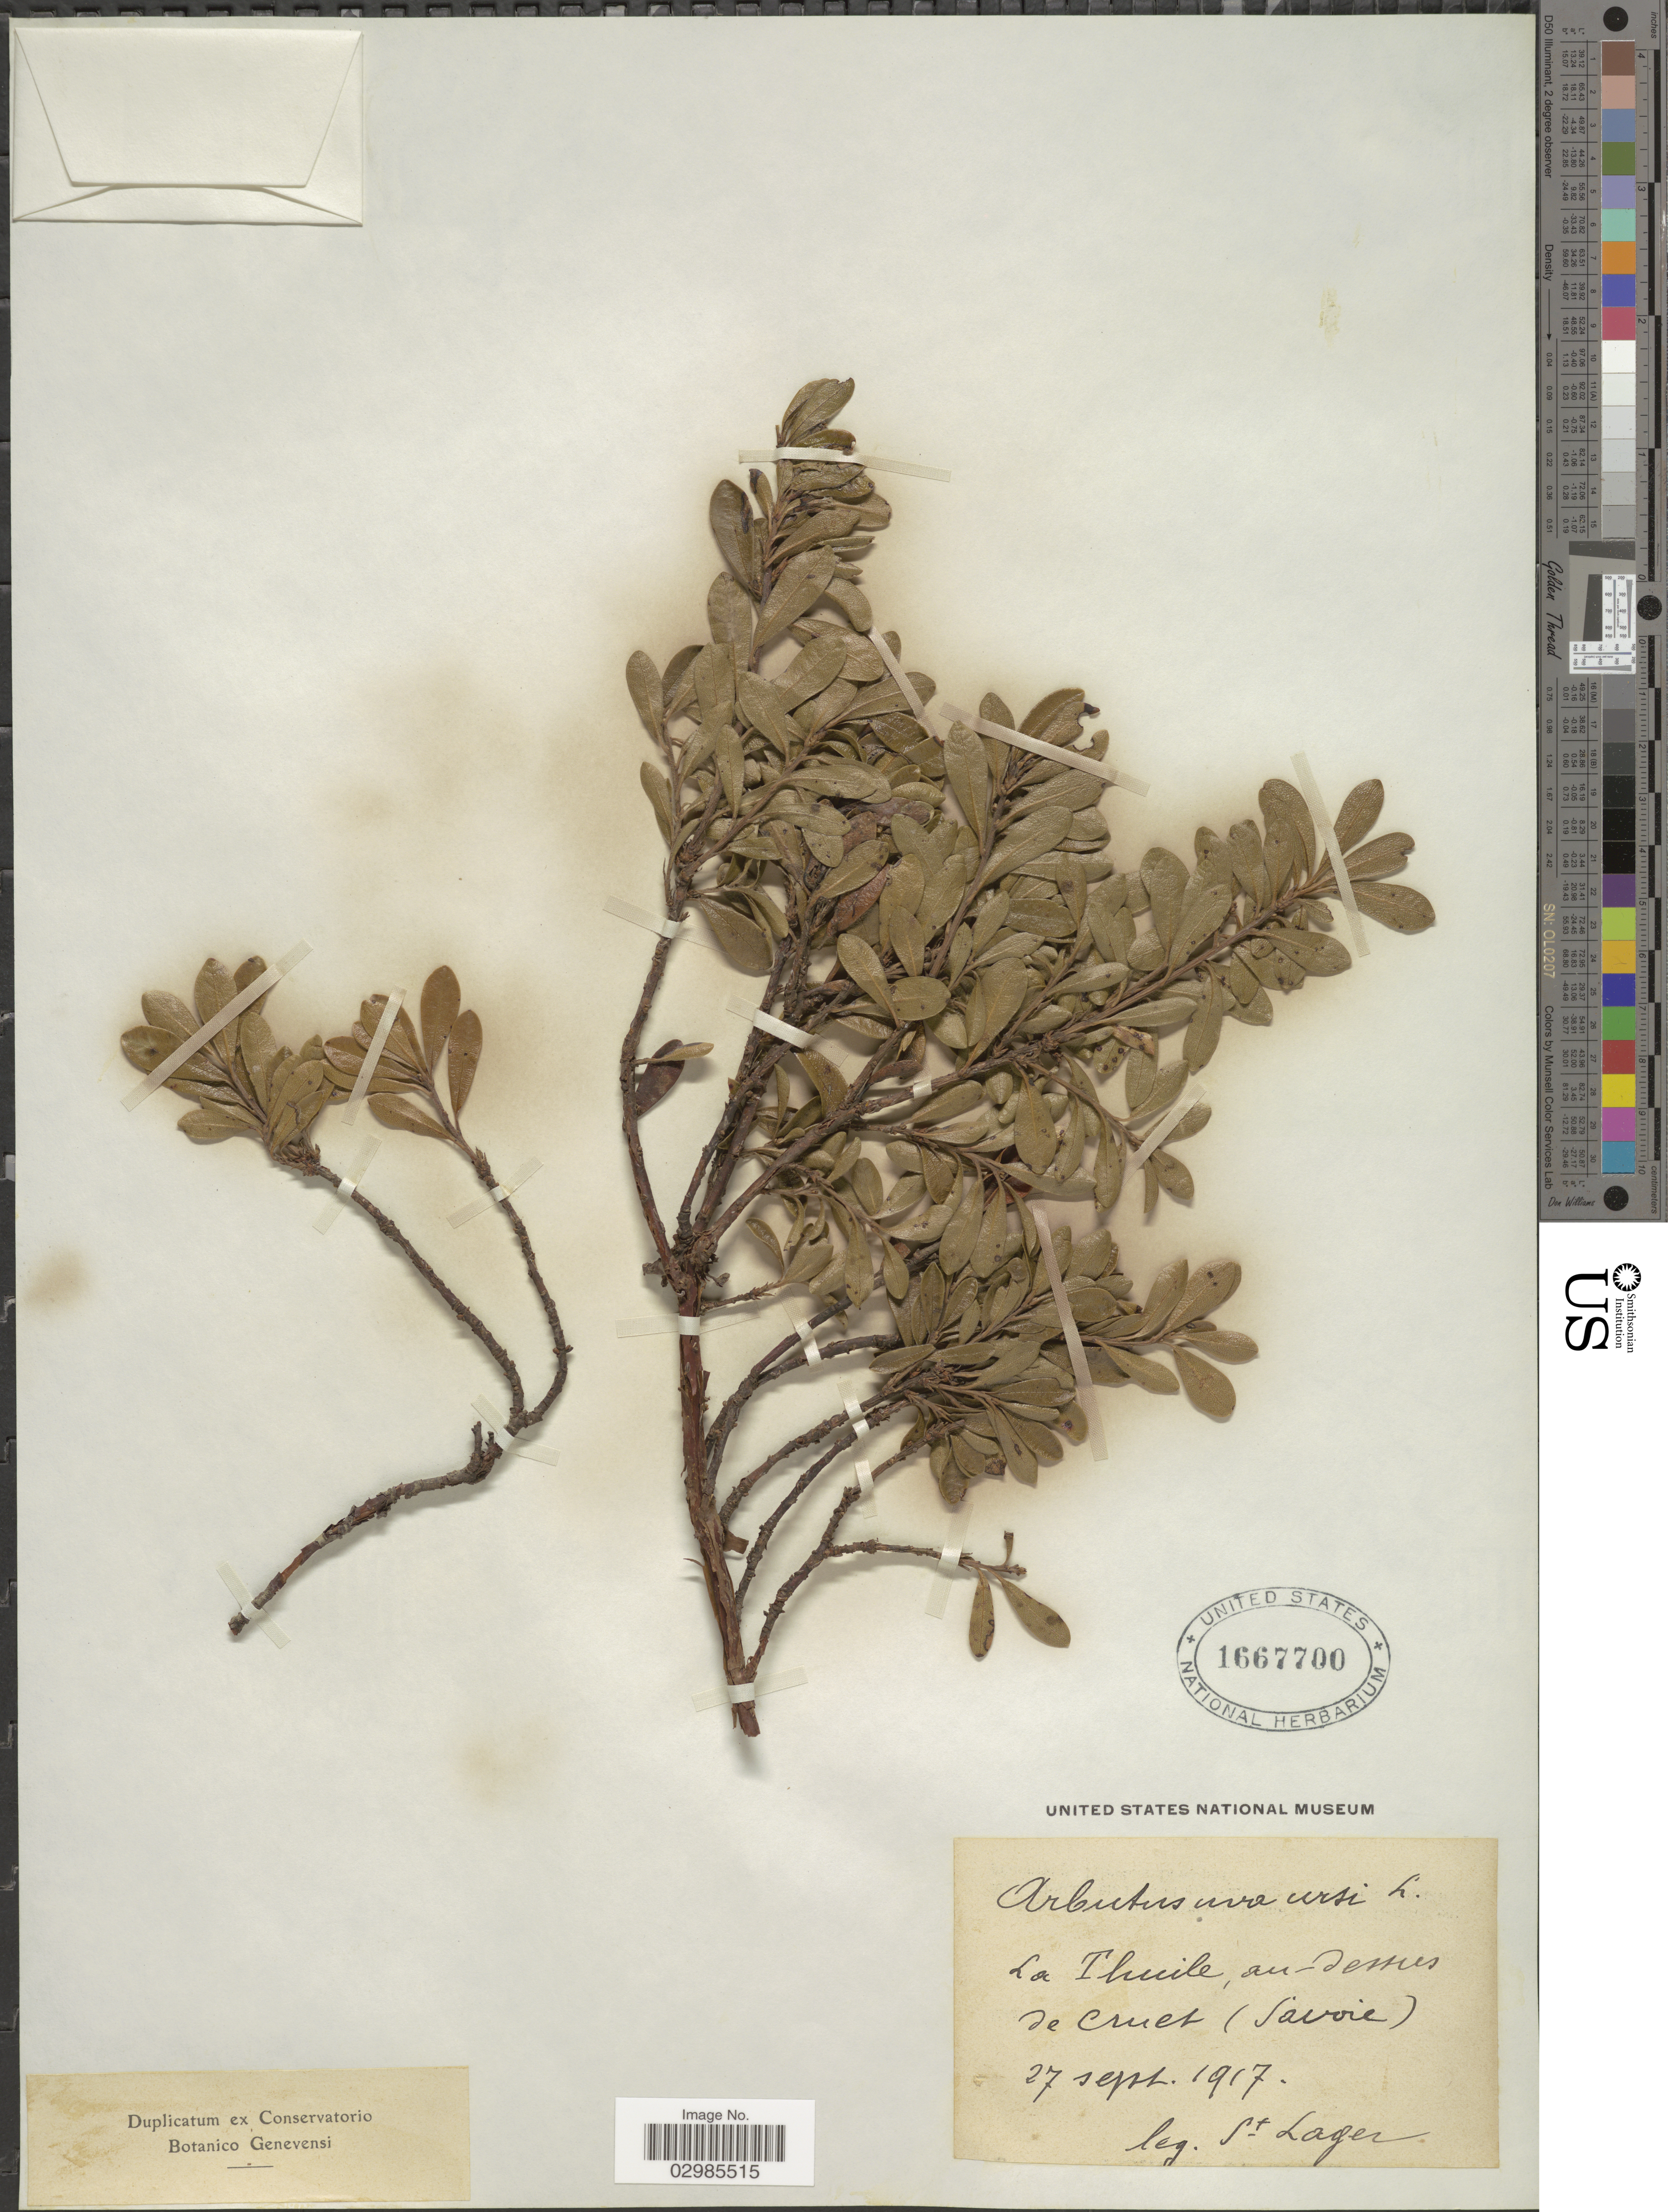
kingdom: Plantae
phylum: Tracheophyta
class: Magnoliopsida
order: Ericales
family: Ericaceae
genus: Arctostaphylos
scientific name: Arctostaphylos uva-ursi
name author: (L.) Spreng.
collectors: -. St. Lager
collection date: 1917-09-27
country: France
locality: La Thuile, au-dessus de cruet (Savoie).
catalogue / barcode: US 1667700